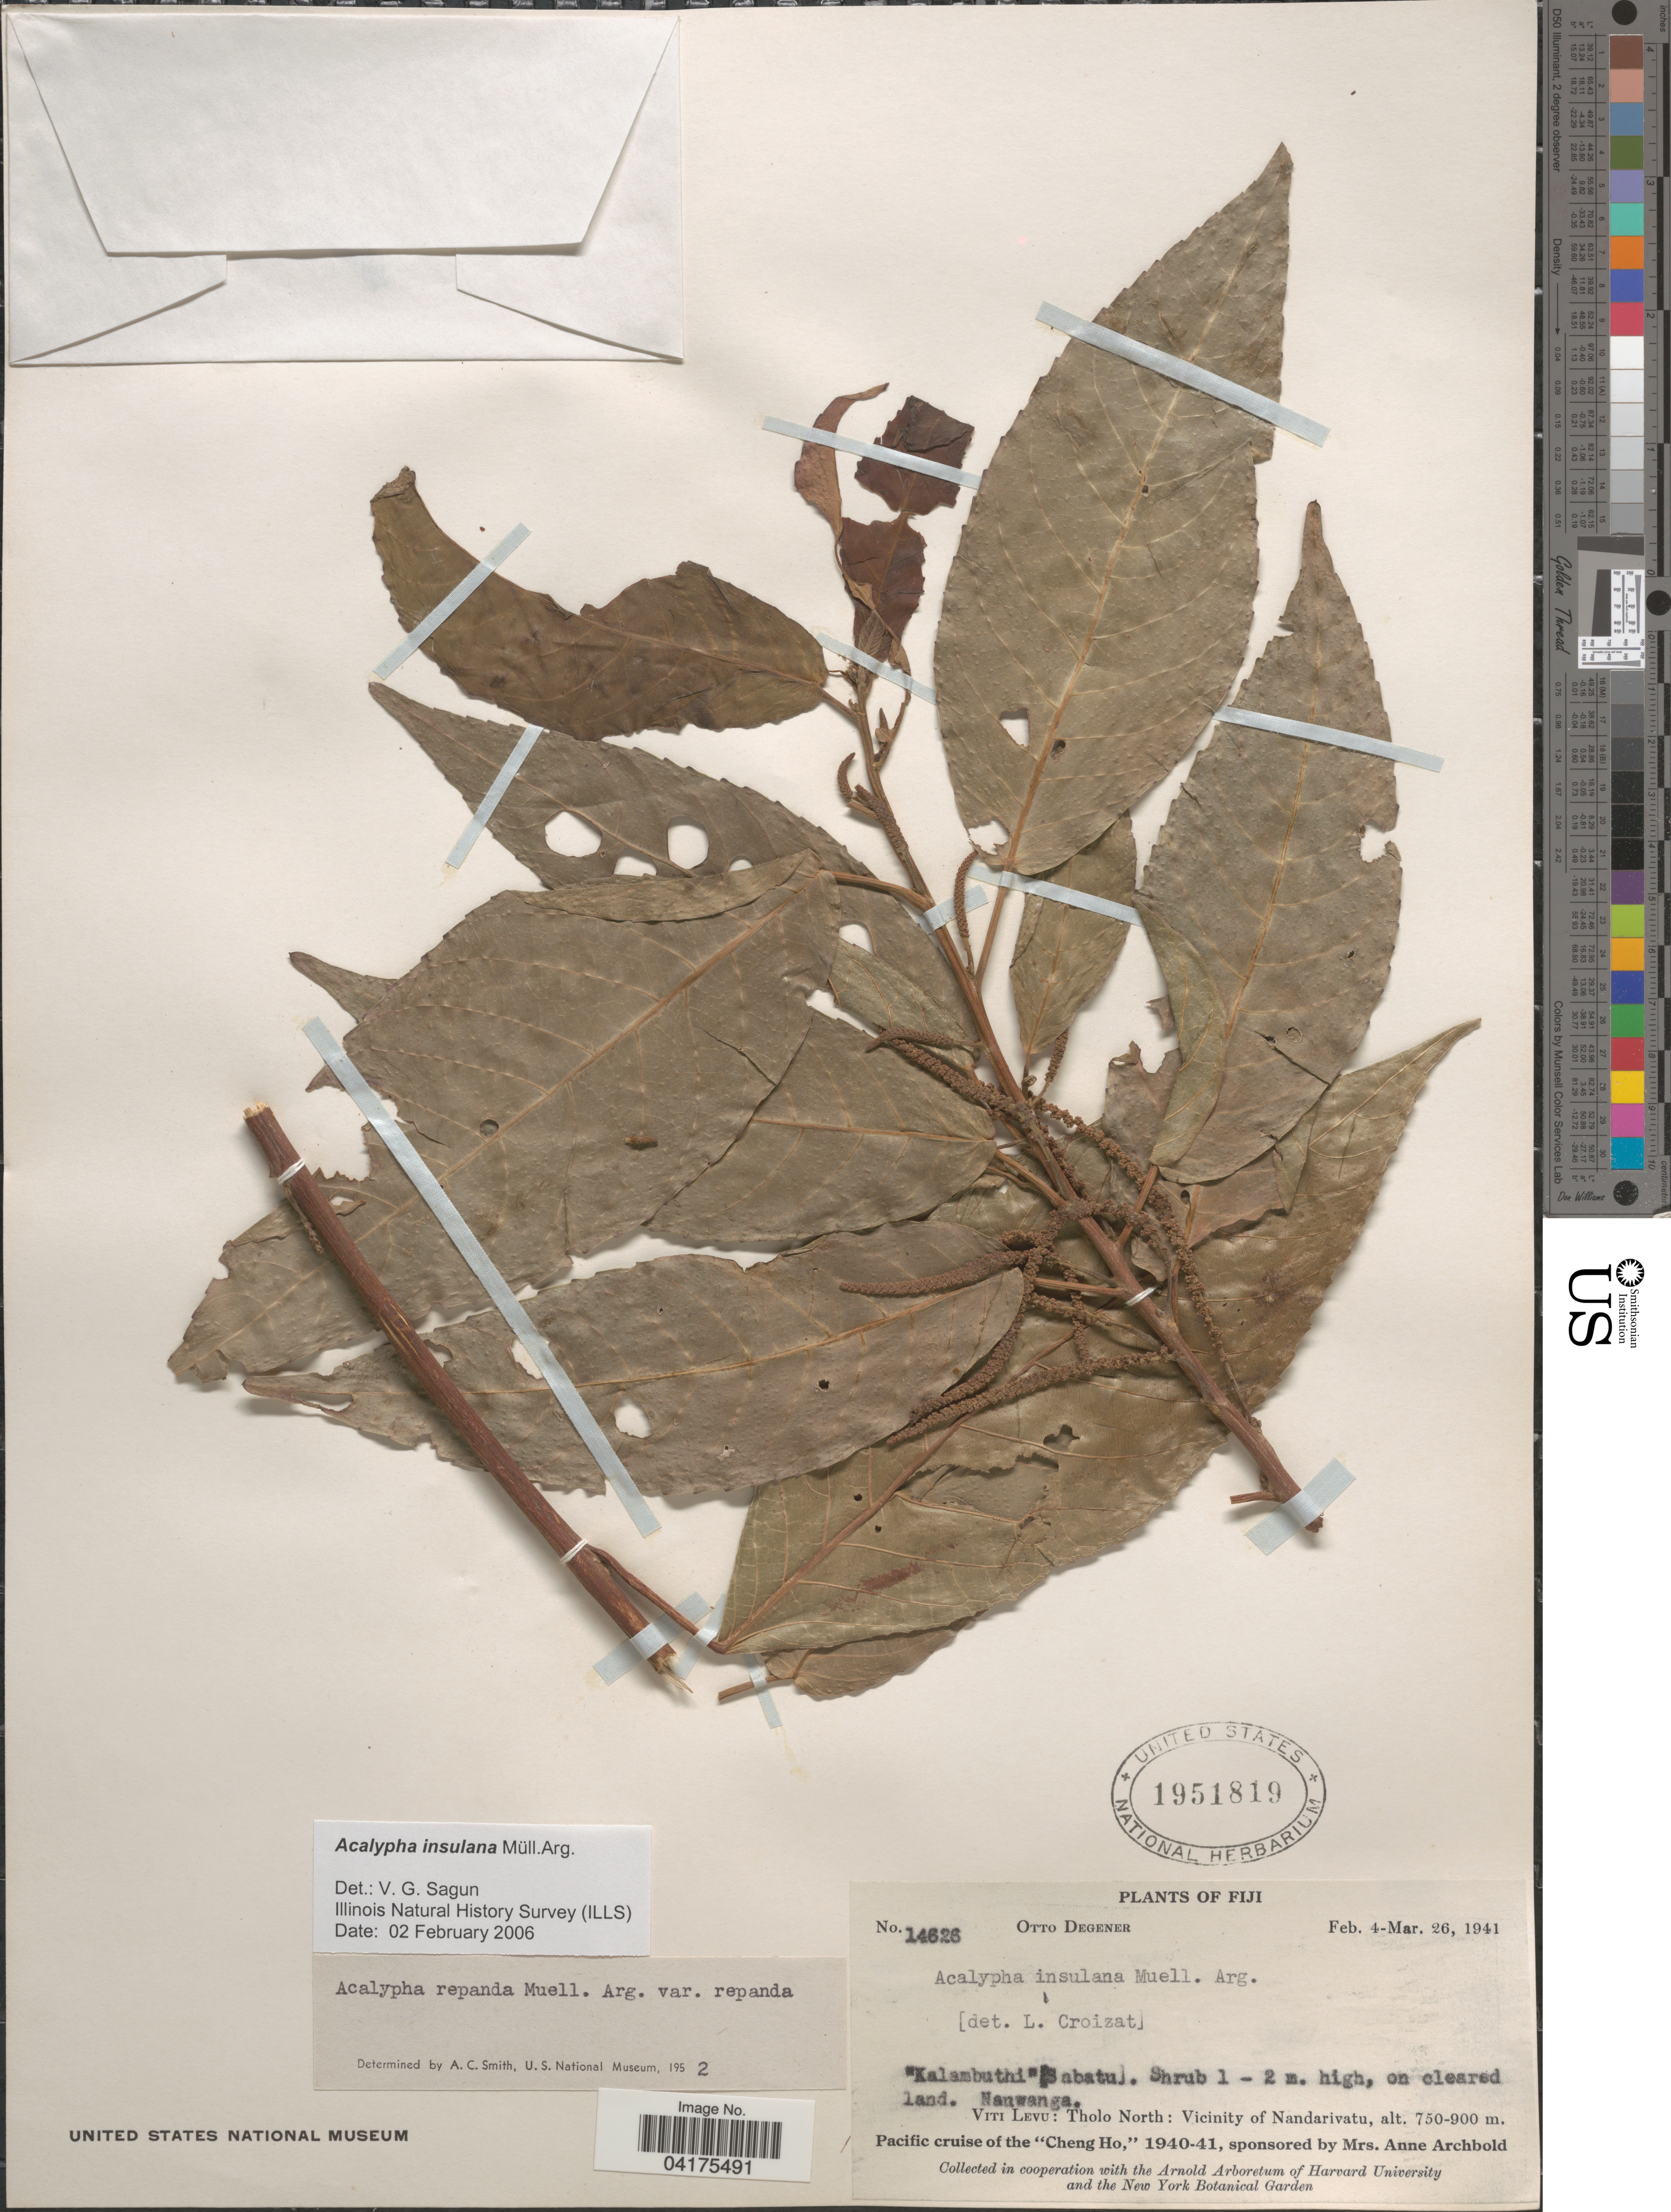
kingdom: Plantae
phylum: Tracheophyta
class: Magnoliopsida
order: Malpighiales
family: Euphorbiaceae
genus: Acalypha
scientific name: Acalypha insulana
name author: Müll. Arg.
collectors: O. Degener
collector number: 14626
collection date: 1941-02-04/1941-03-26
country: Fiji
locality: Kalambuthi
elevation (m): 750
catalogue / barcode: US 1951819